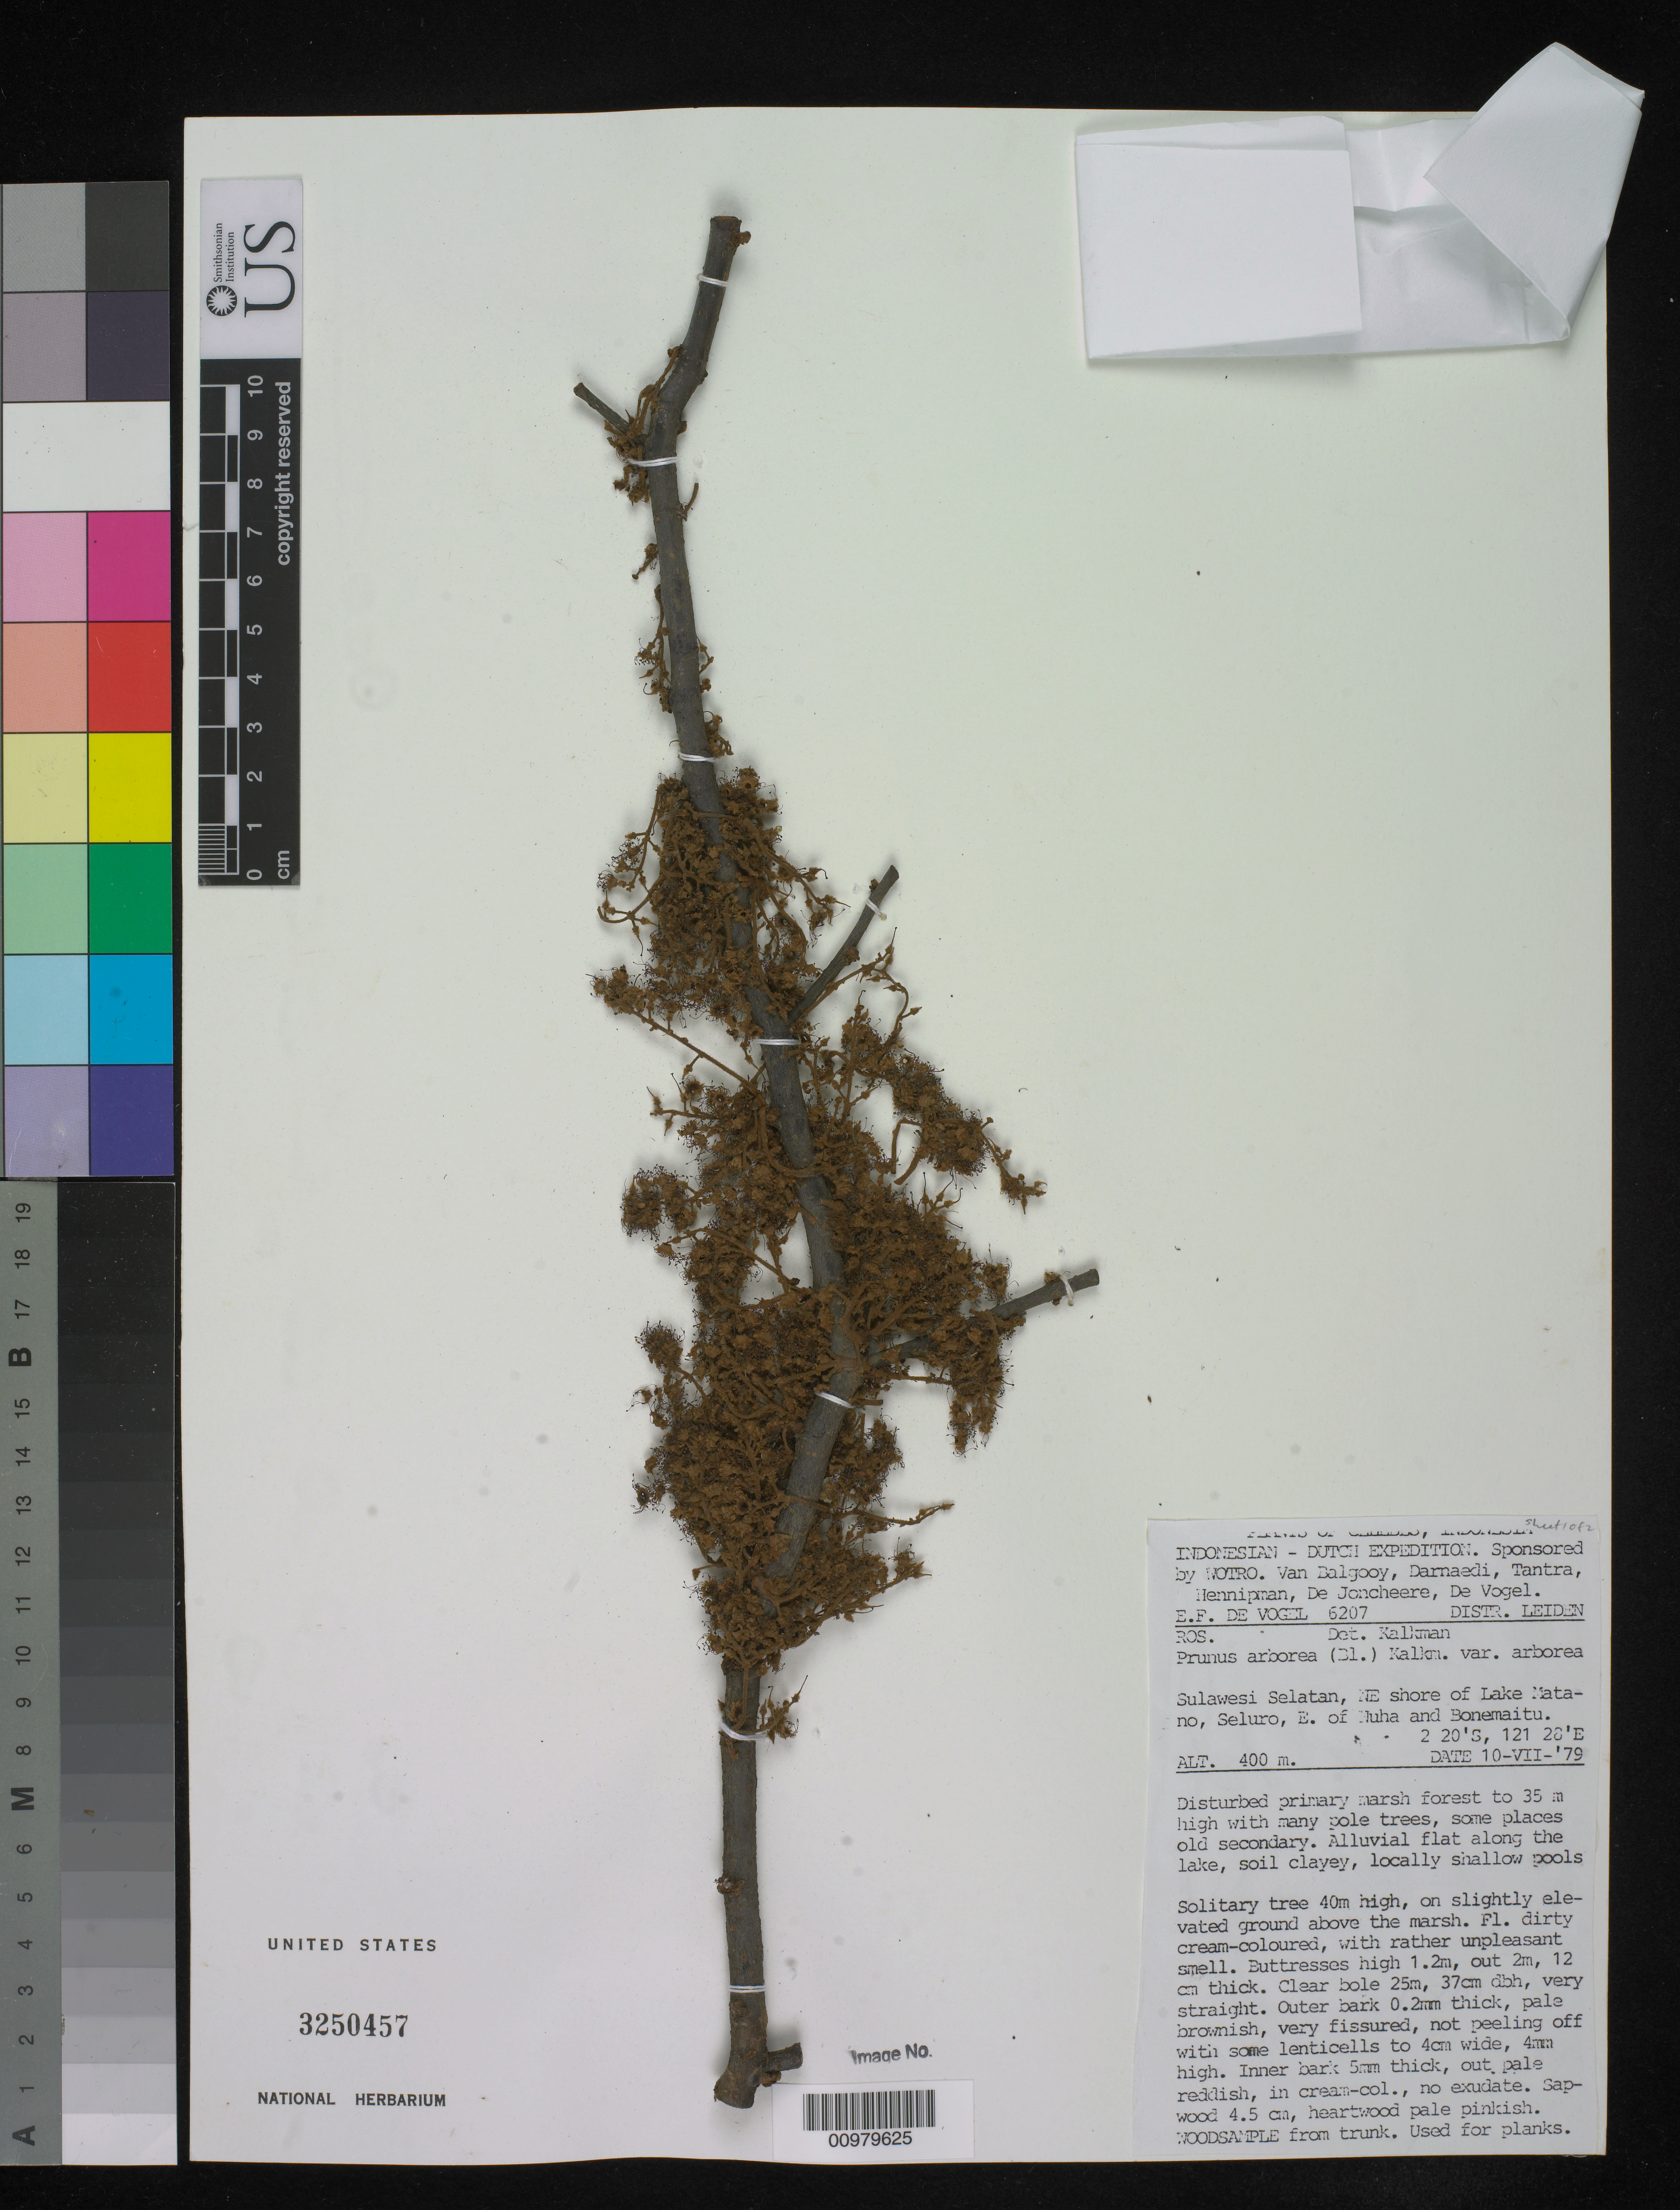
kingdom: Plantae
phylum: Tracheophyta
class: Magnoliopsida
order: Rosales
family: Rosaceae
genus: Prunus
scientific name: Prunus arborea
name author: (Blume) Kalkman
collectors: E. F. de Vogel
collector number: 6207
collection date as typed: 10 Jul 1979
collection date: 1979-07-10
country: Indonesia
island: Sulawesi [Celebes]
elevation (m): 400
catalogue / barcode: US 3250457